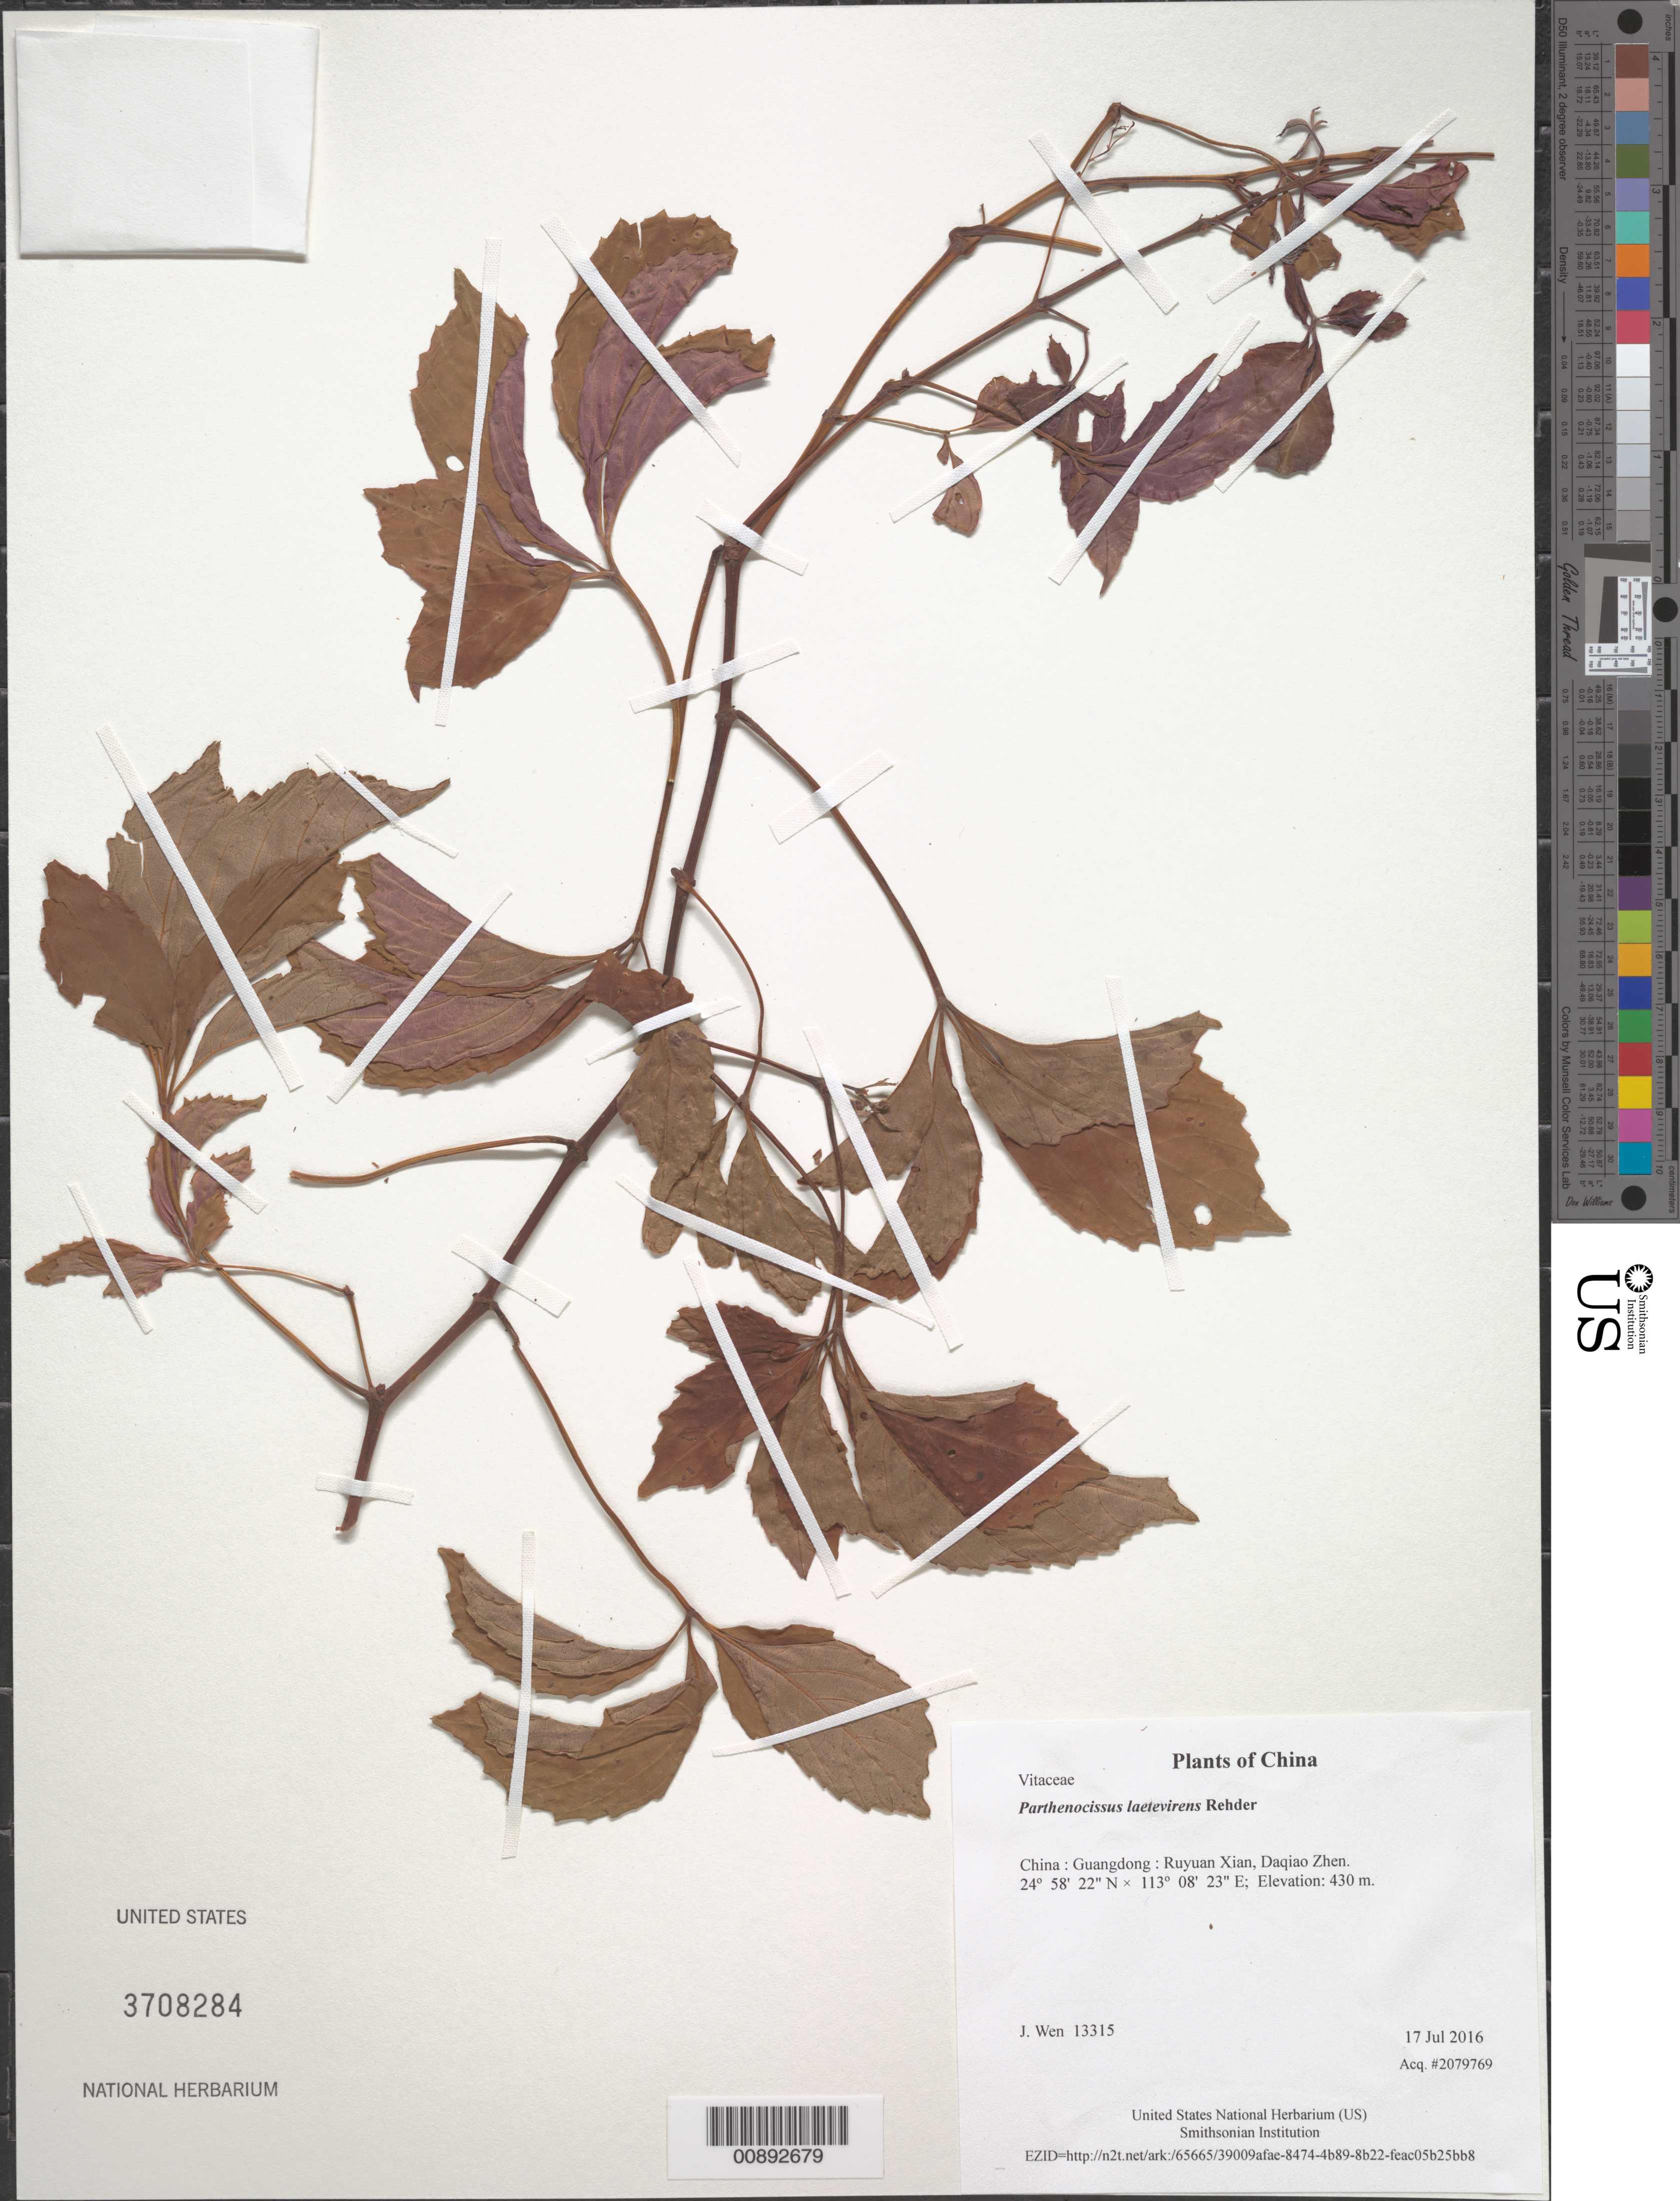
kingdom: Plantae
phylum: Tracheophyta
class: Magnoliopsida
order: Vitales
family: Vitaceae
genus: Parthenocissus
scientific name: Parthenocissus laetevirens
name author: Rehder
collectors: J. Wen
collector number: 13315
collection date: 2016-07-17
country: China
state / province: Guangdong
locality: Ruyuan Xian, Daqiao Zhen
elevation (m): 430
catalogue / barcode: US 3708284